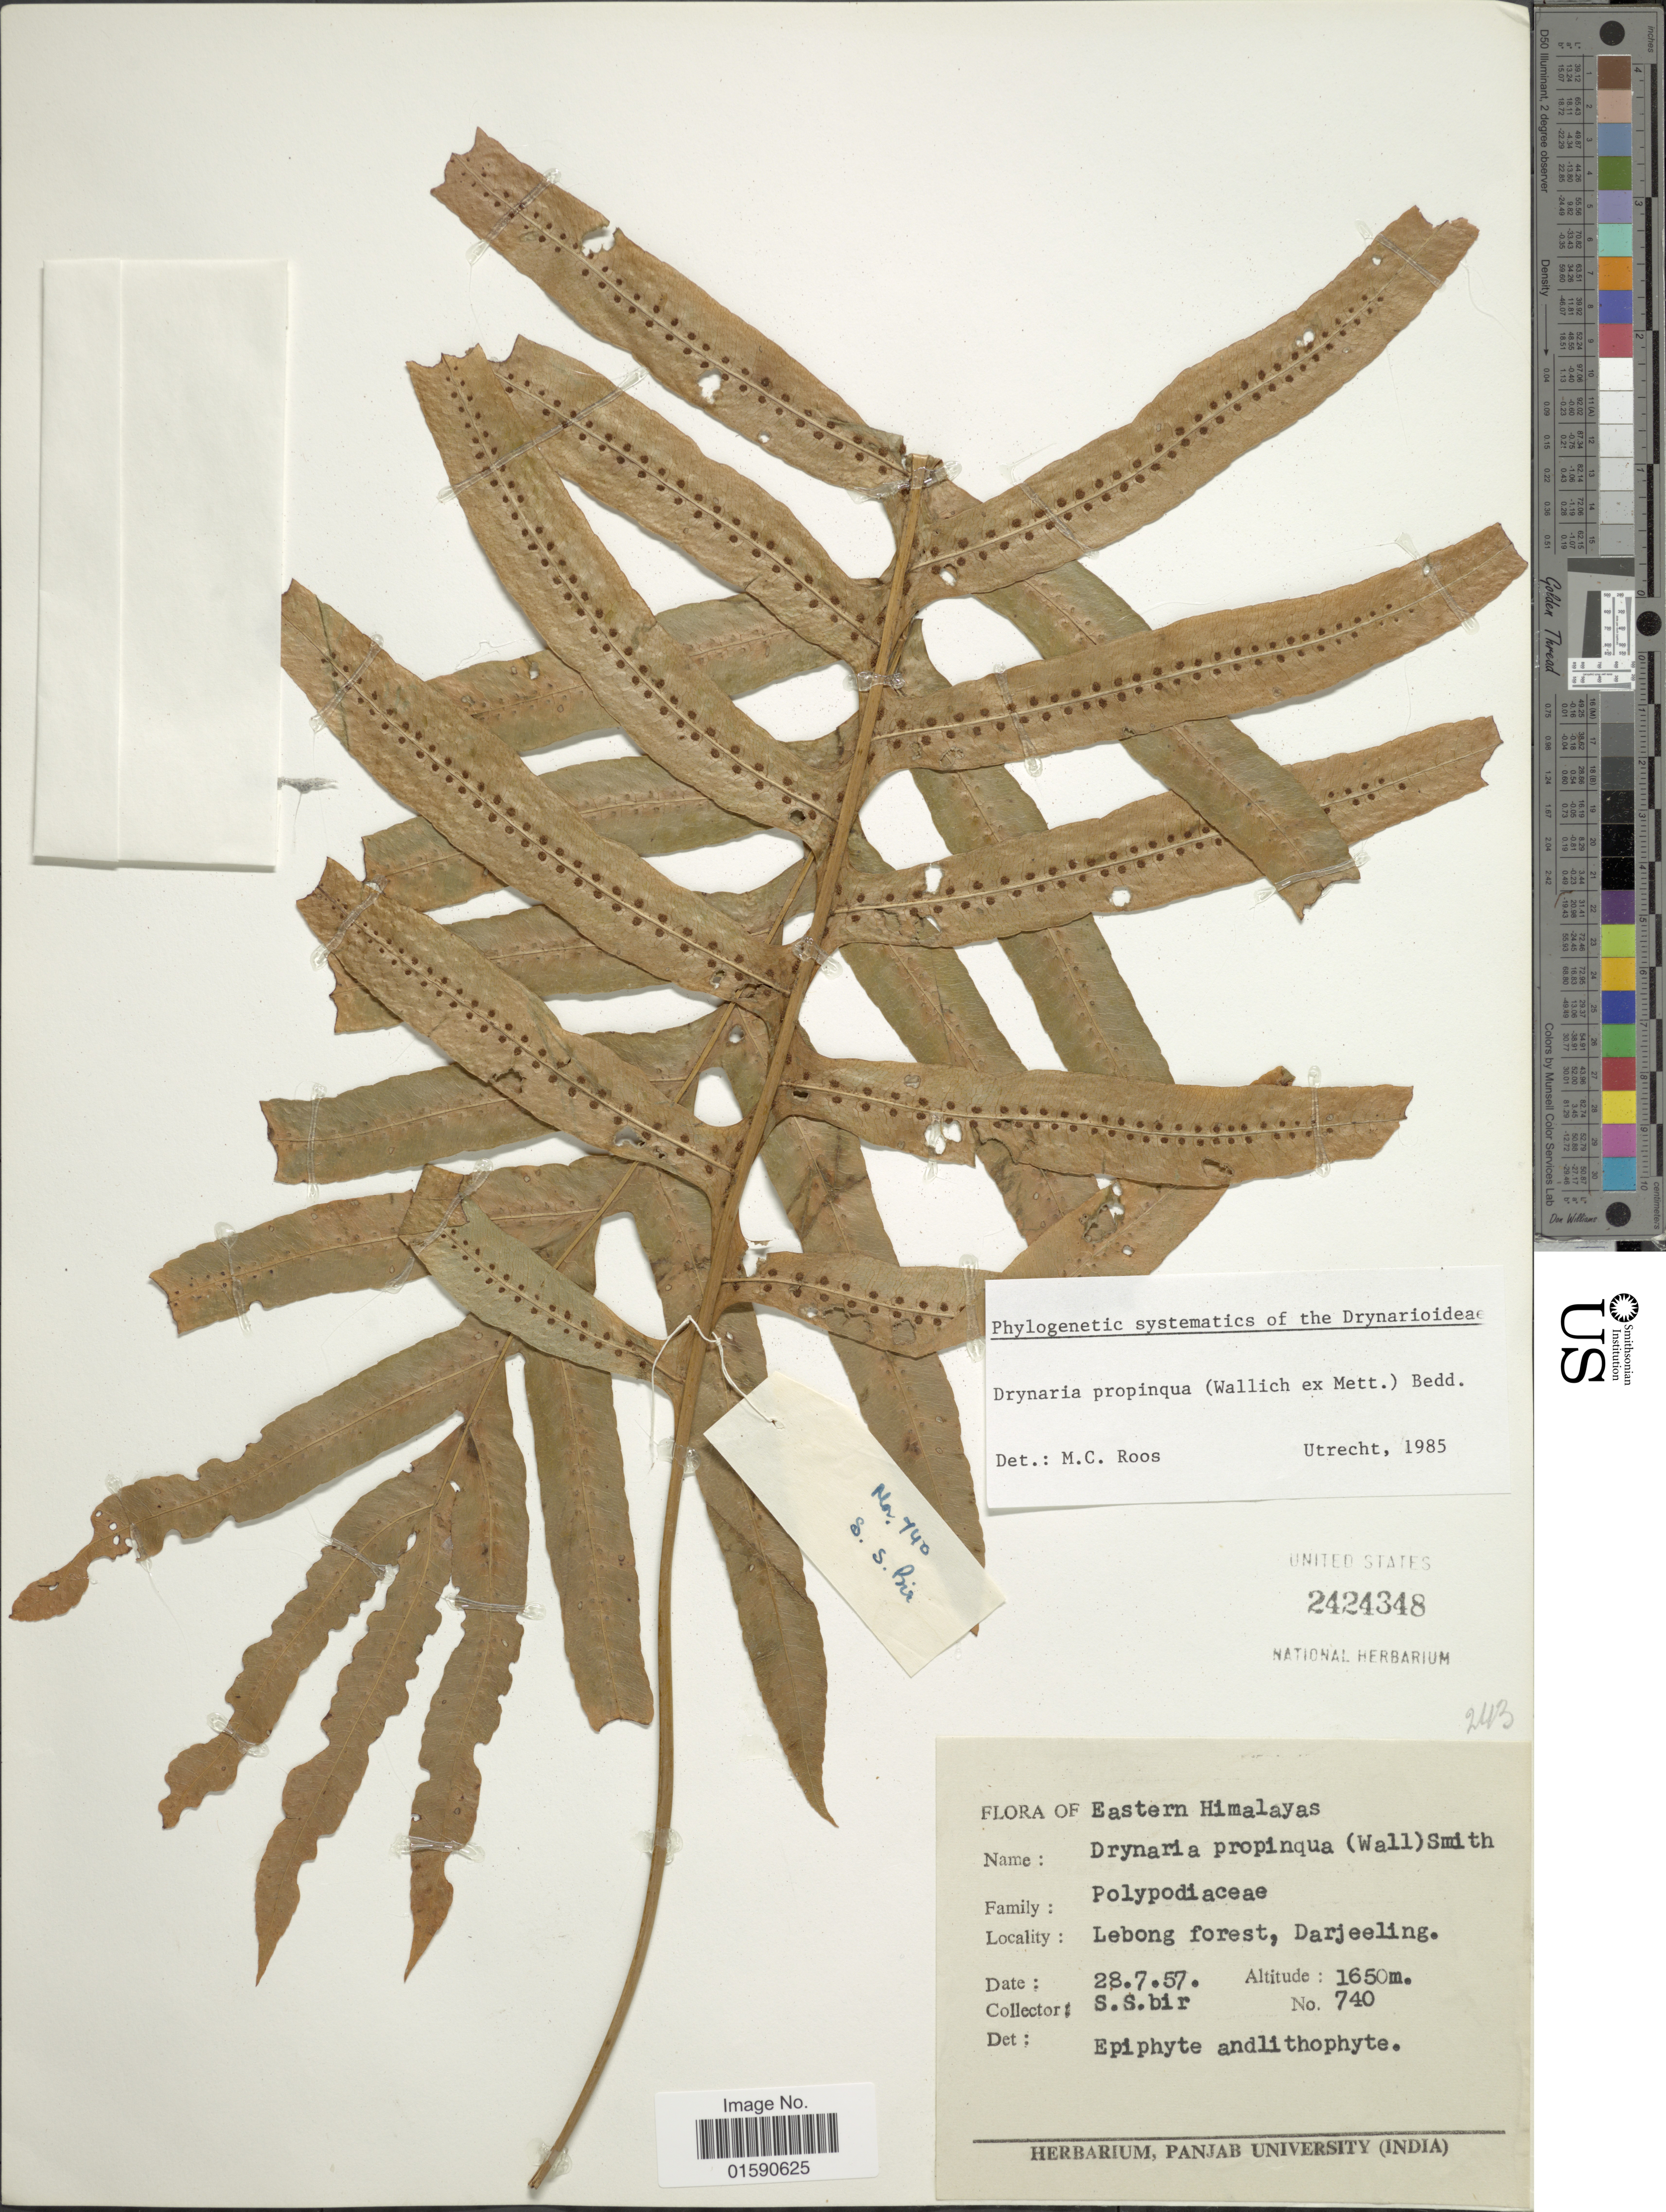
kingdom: Plantae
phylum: Tracheophyta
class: Polypodiopsida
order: Polypodiales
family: Polypodiaceae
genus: Drynaria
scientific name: Drynaria propinqua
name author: (Wall. ex Mett.) J. Sm.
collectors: S. S. Bir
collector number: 740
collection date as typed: Transcribed d/m/y: 28/7/57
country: India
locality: Eastern Himalayas, Lebong Forest, Darjeeling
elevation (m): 1650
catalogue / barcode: US 2424348